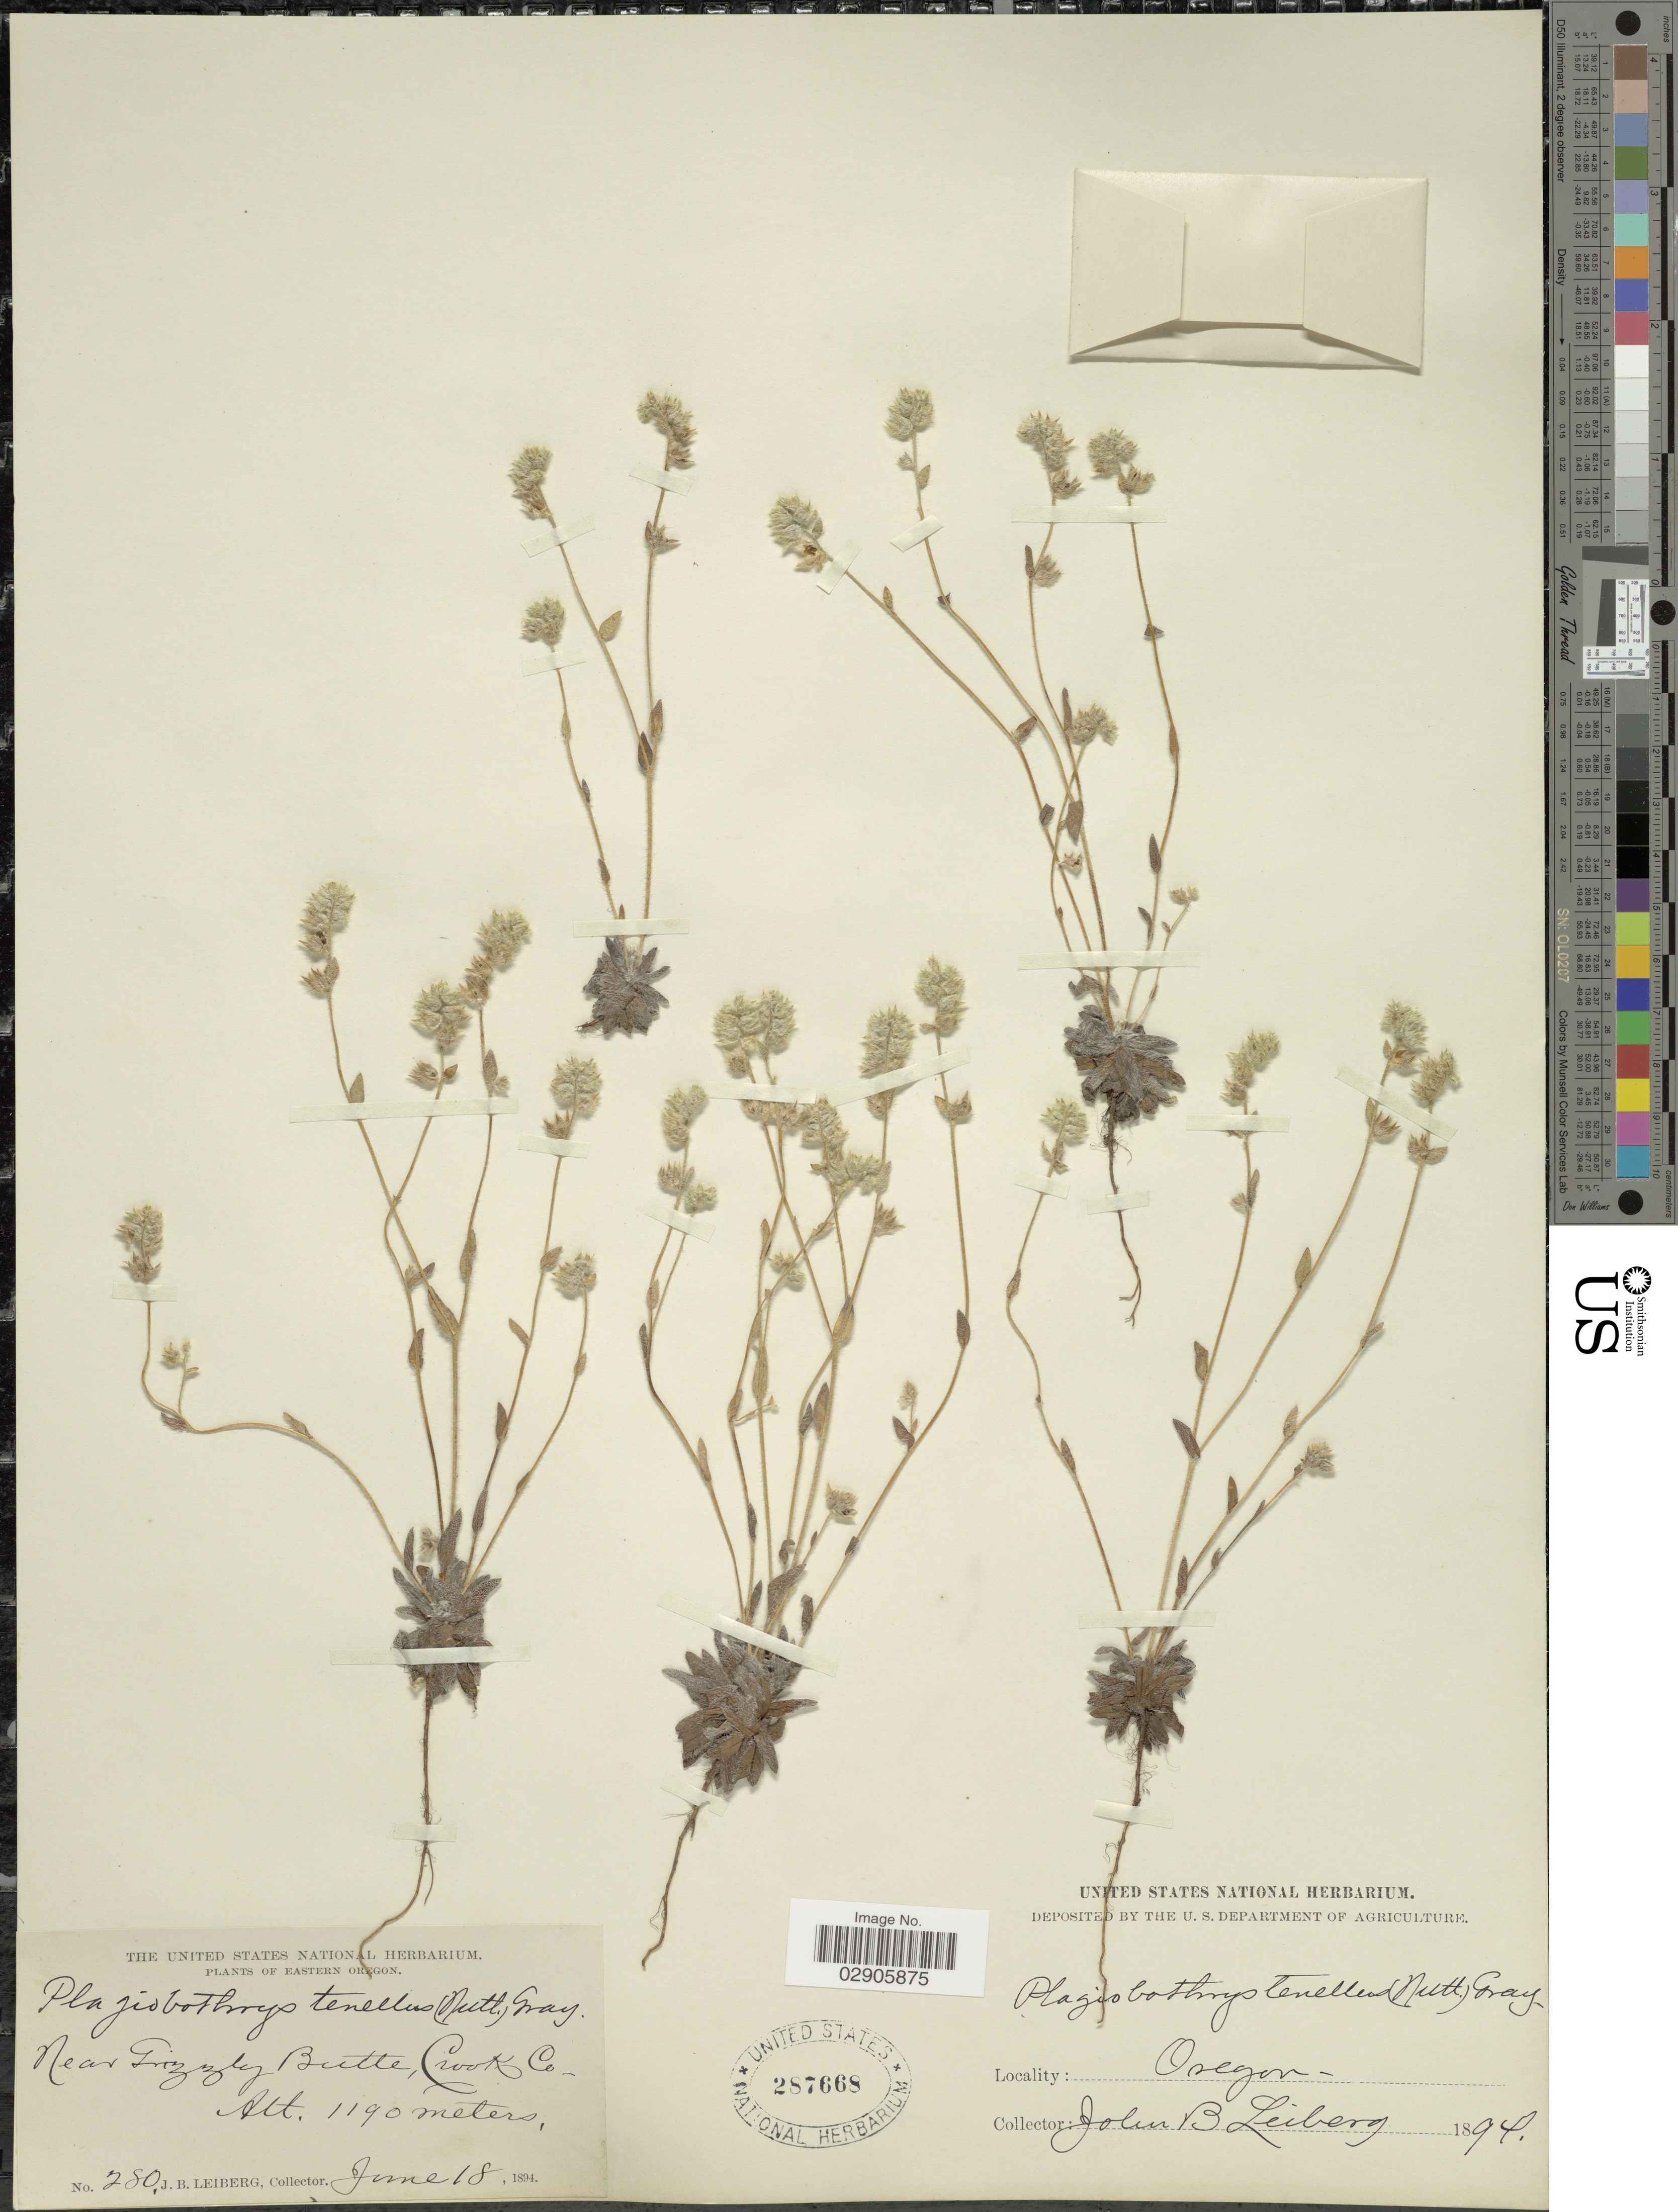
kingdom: Plantae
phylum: Tracheophyta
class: Magnoliopsida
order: Boraginales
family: Boraginaceae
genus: Plagiobothrys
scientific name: Plagiobothrys tenellus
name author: (Nutt.) A. Gray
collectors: J. B. Leiberg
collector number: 280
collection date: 1894-06-18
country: United States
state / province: Oregon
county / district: Crook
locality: Eastern Oregon. Near Grizzly Butte, Crook Co.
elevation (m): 1190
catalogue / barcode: US 287668